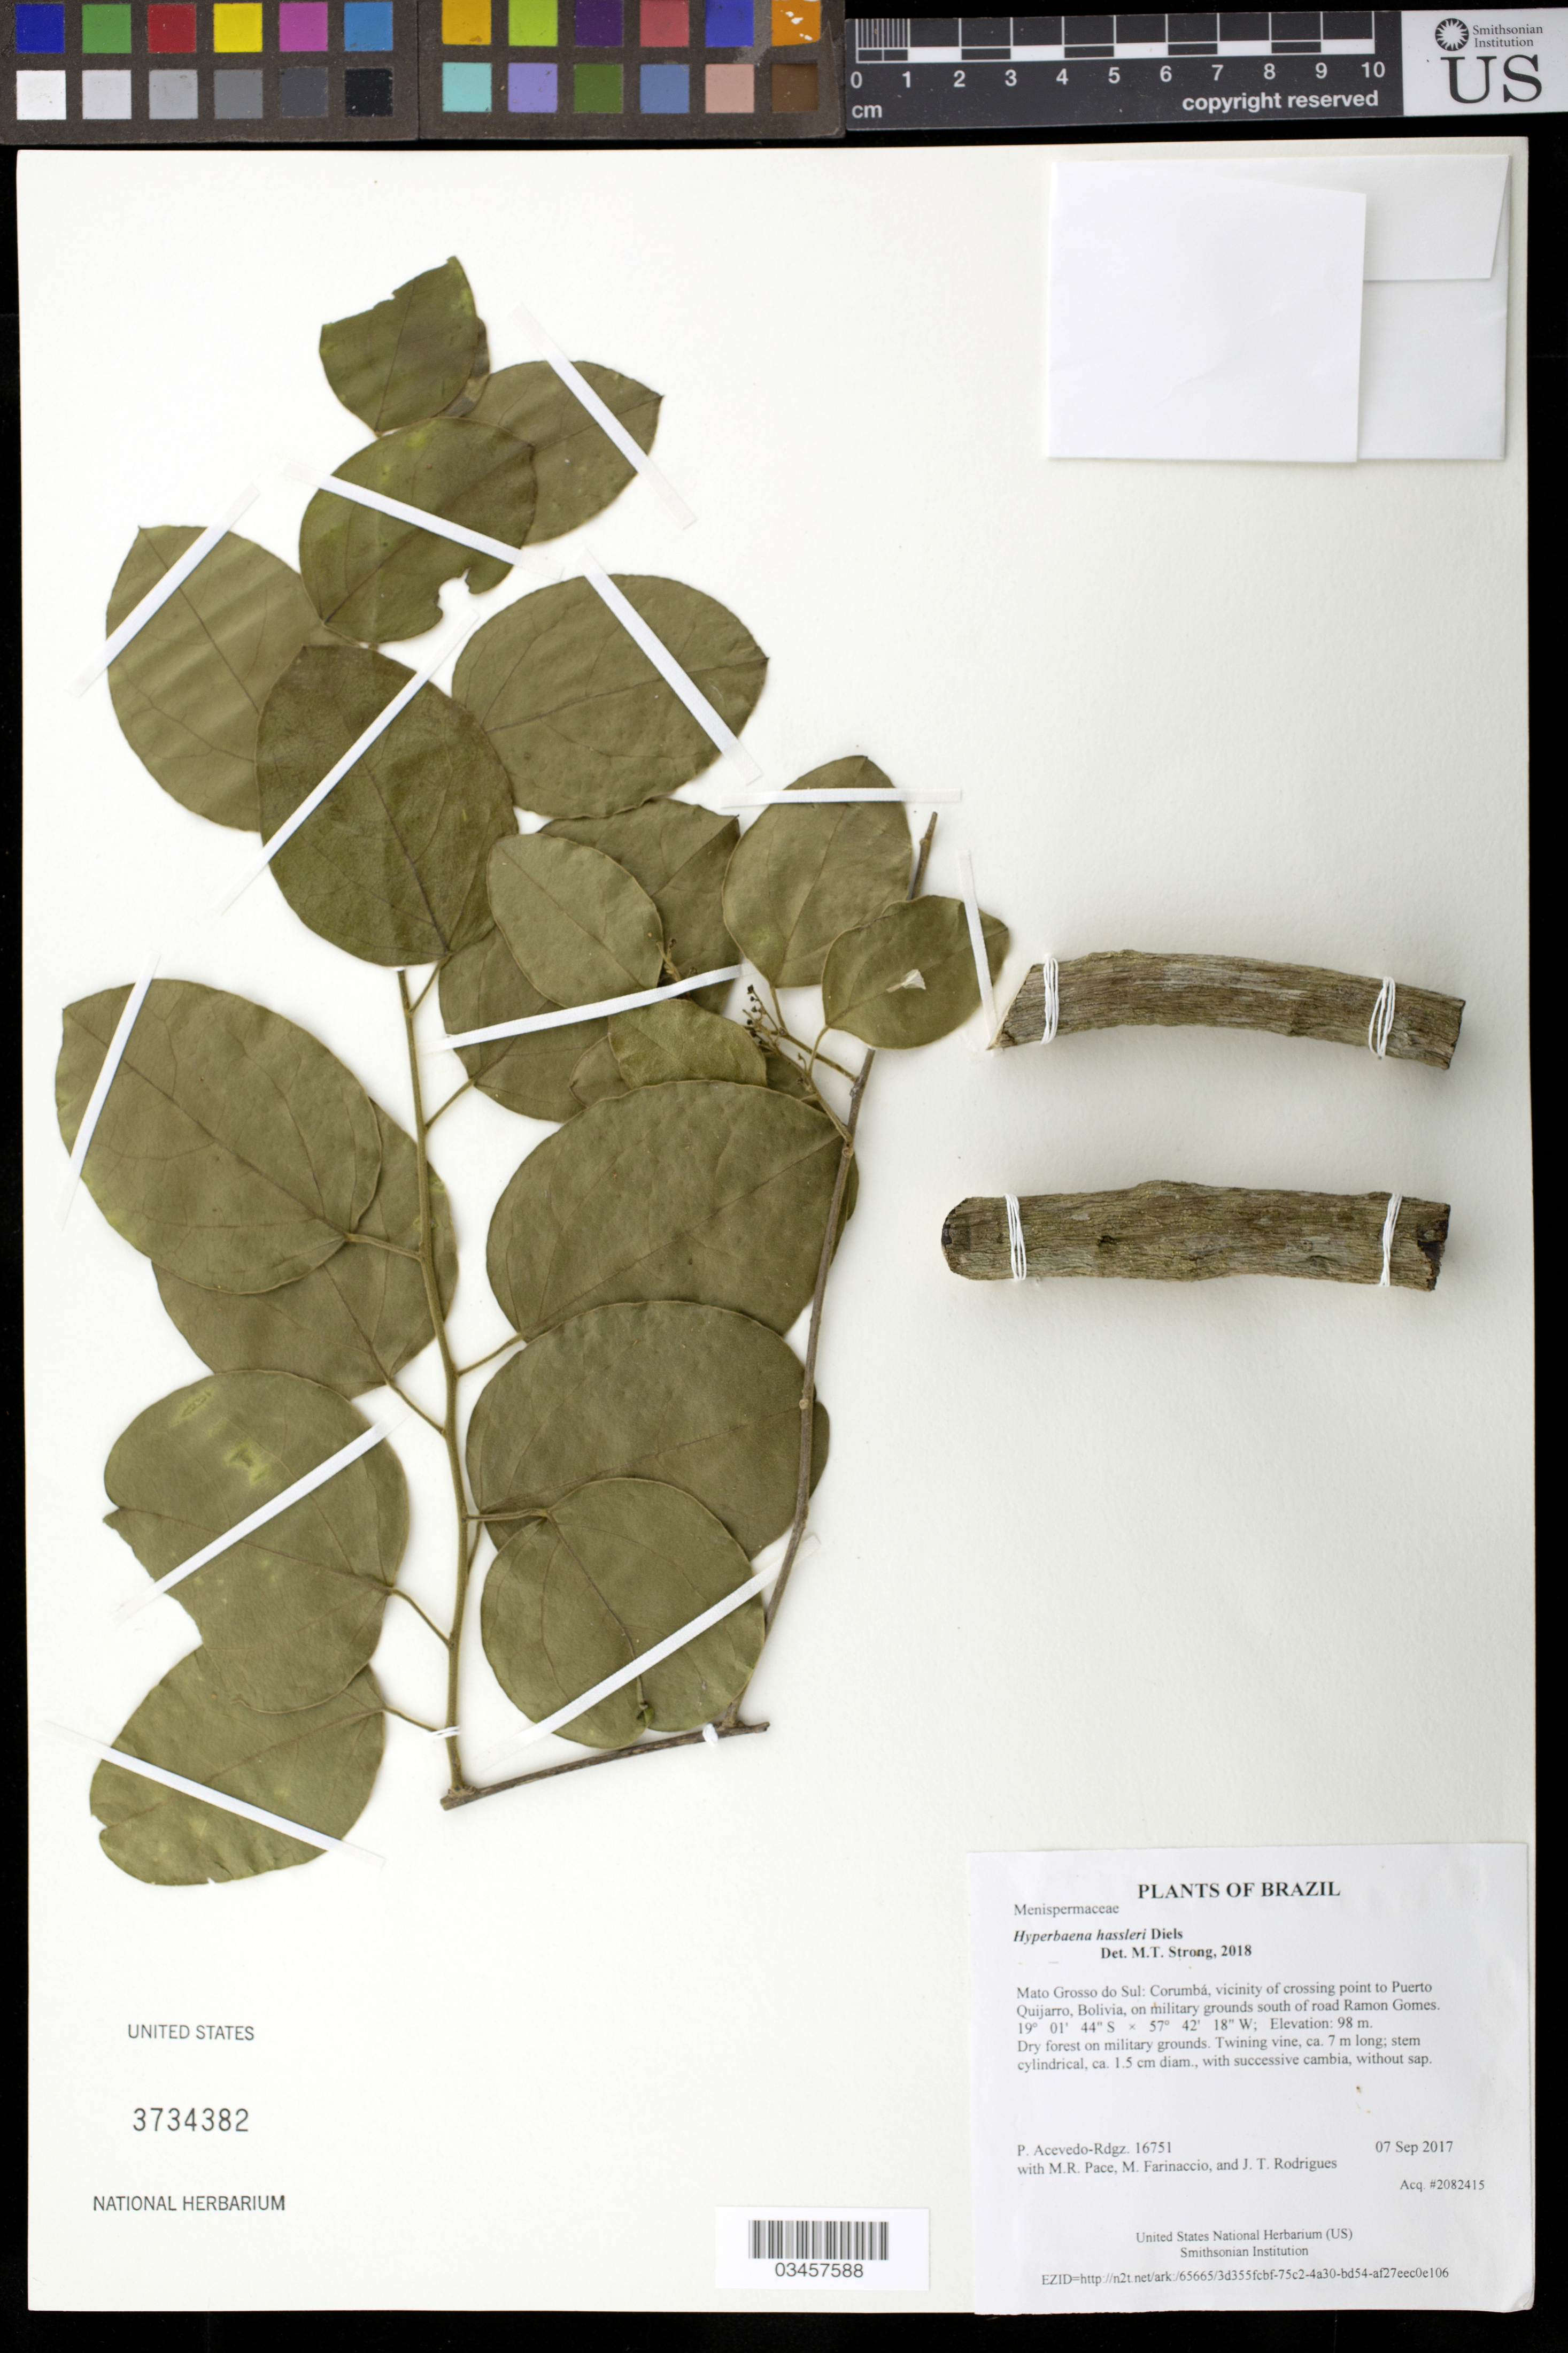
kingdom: Plantae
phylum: Tracheophyta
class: Magnoliopsida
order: Ranunculales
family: Menispermaceae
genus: Hyperbaena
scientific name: Hyperbaena hassleri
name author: Diels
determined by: Strong, Mark T., (BOT), Smithsonian Institution - National Museum of Natural History (UNITED STATES)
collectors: P. Acevedo-Rodr., M. R. Pace, M. Farinaccio & J. T. Rodrigues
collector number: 16751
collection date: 2017-09-07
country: Brazil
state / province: Mato Grosso do Sul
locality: Corumbá, vicinity of crossing point to Puerto Quijarro, Bolivia, on military grounds south of road Ramon Gomes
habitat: Dry forest on military grounds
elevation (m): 98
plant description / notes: US, MO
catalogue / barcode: US 3734382